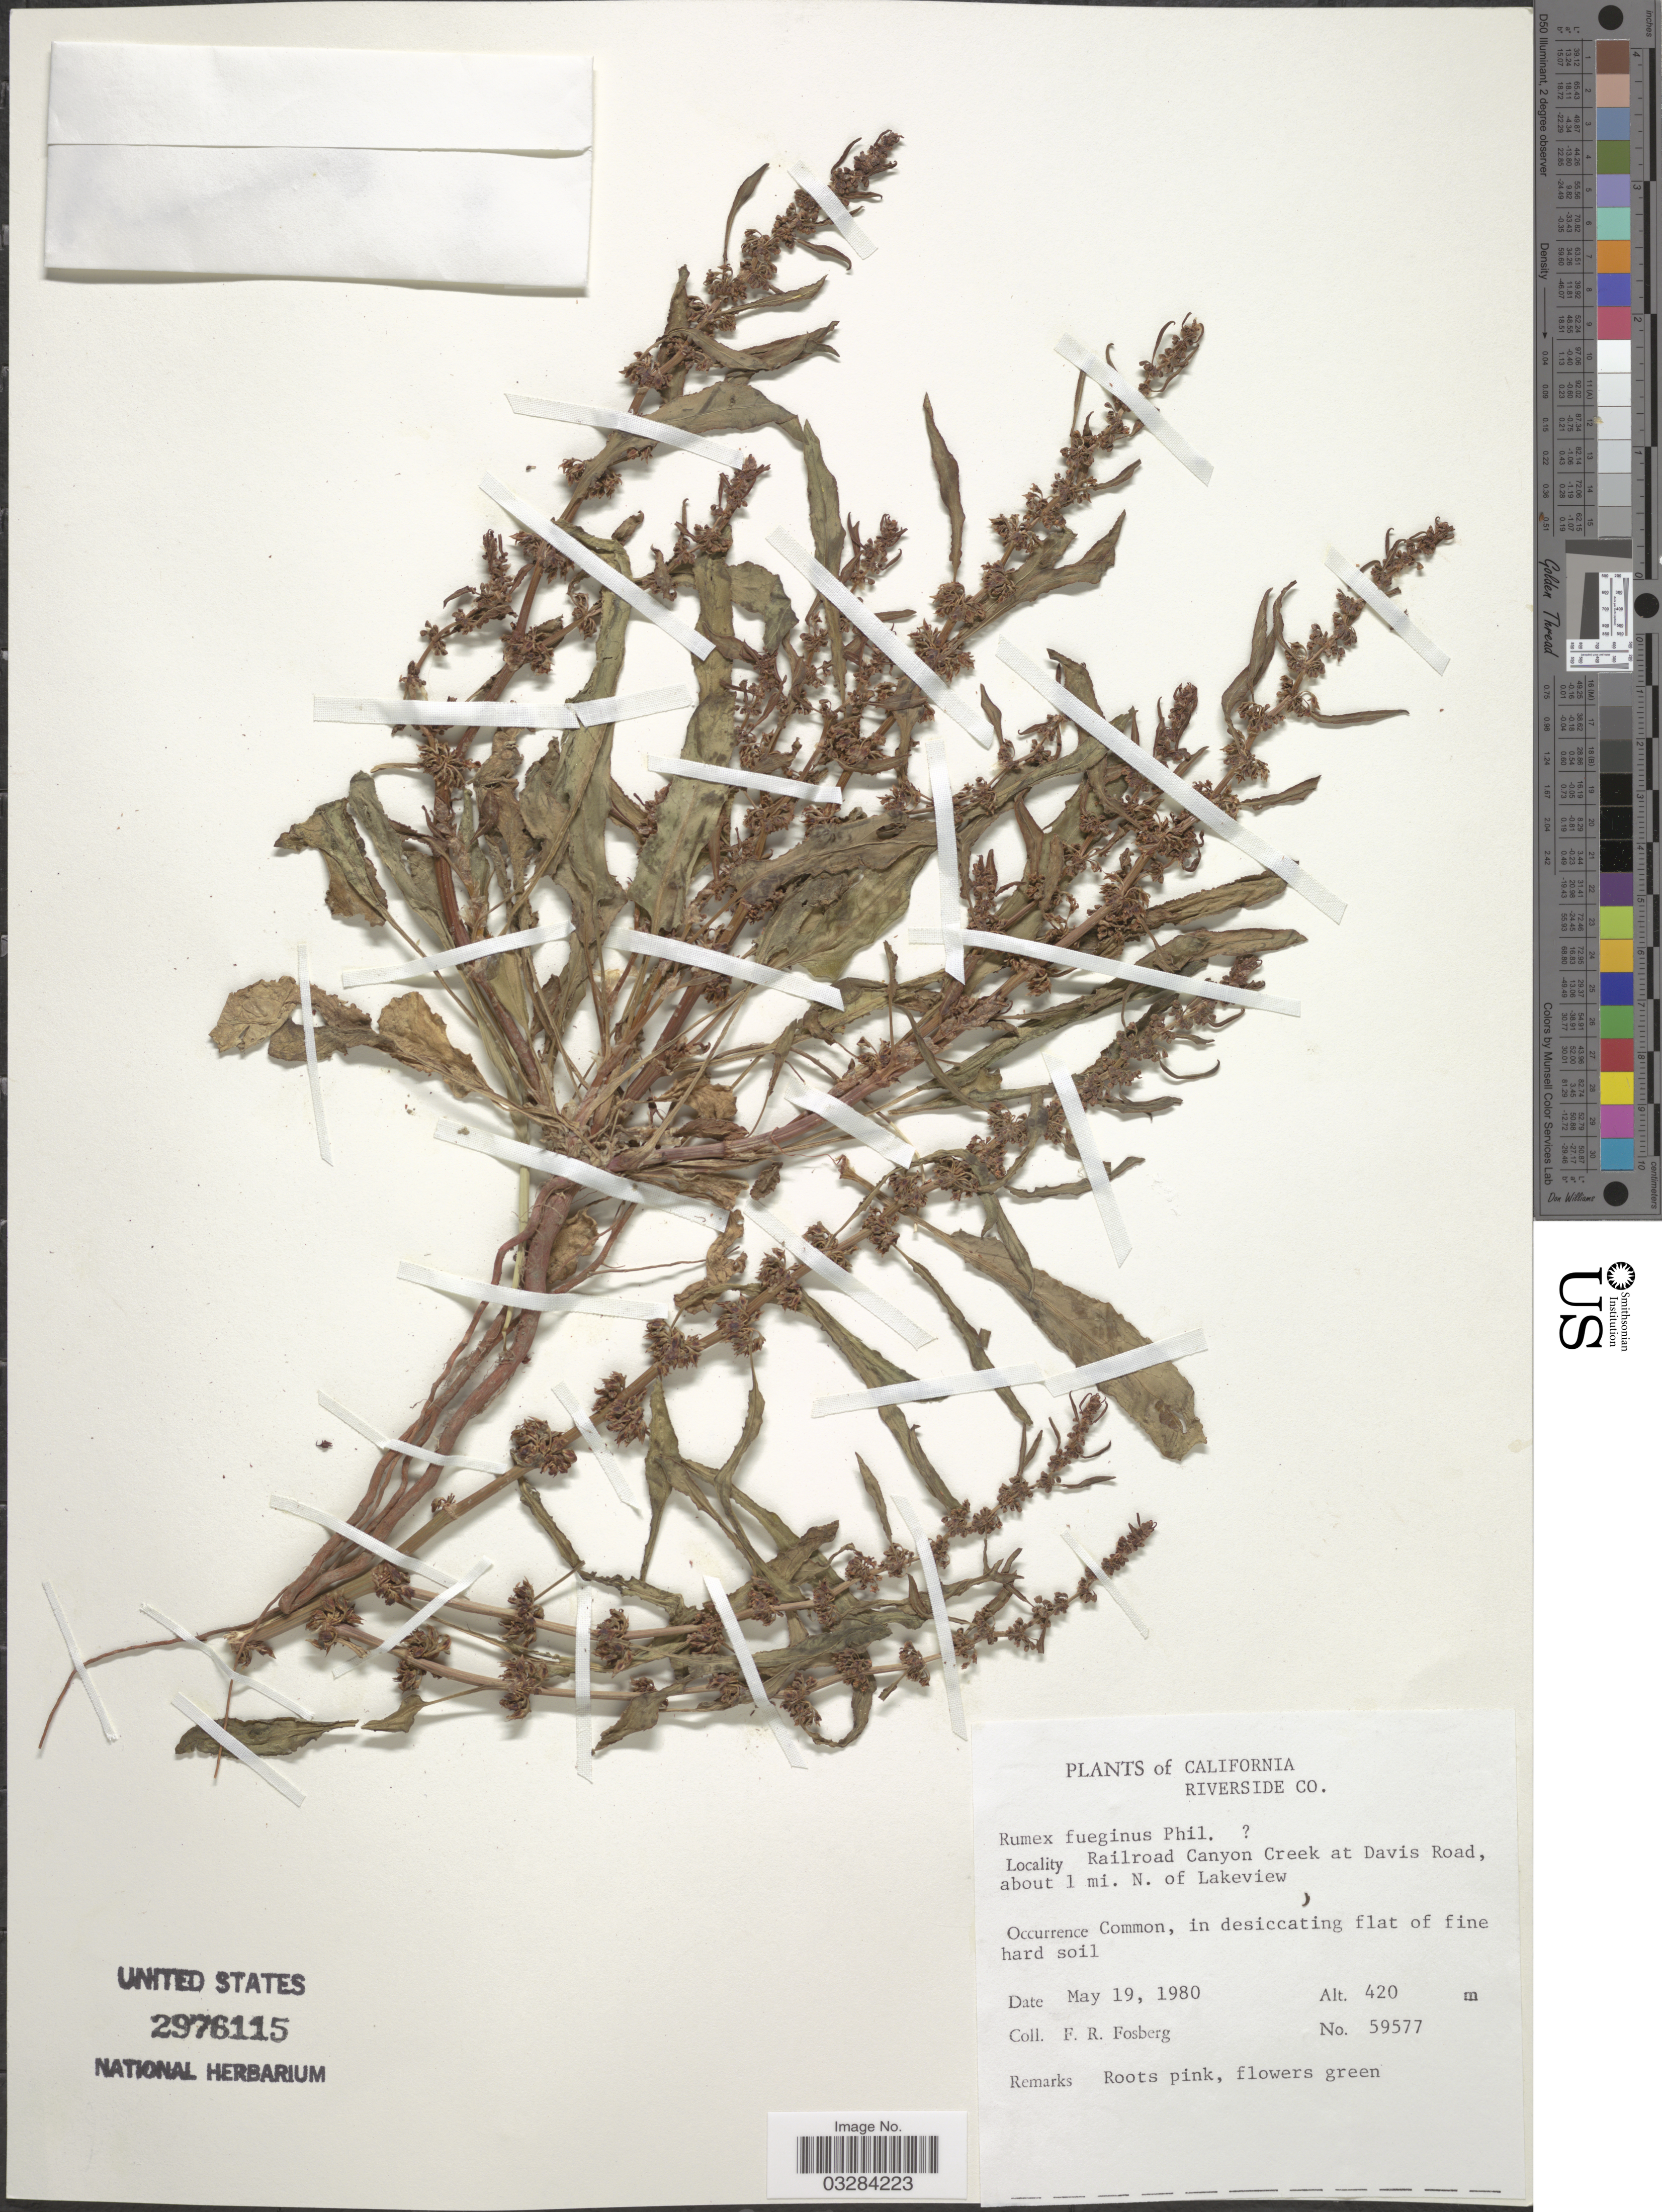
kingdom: Plantae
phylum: Tracheophyta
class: Magnoliopsida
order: Caryophyllales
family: Polygonaceae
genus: Rumex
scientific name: Rumex maritimus var. fueginus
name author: (Phil.) Dusén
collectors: F. R. Fosberg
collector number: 59577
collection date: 1980-05-19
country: United States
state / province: California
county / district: Riverside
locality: Riverside Co. Railroad Canyon Creek at Davis Road, about 1 mi. N. of Lakeview.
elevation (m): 420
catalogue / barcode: US 2976115